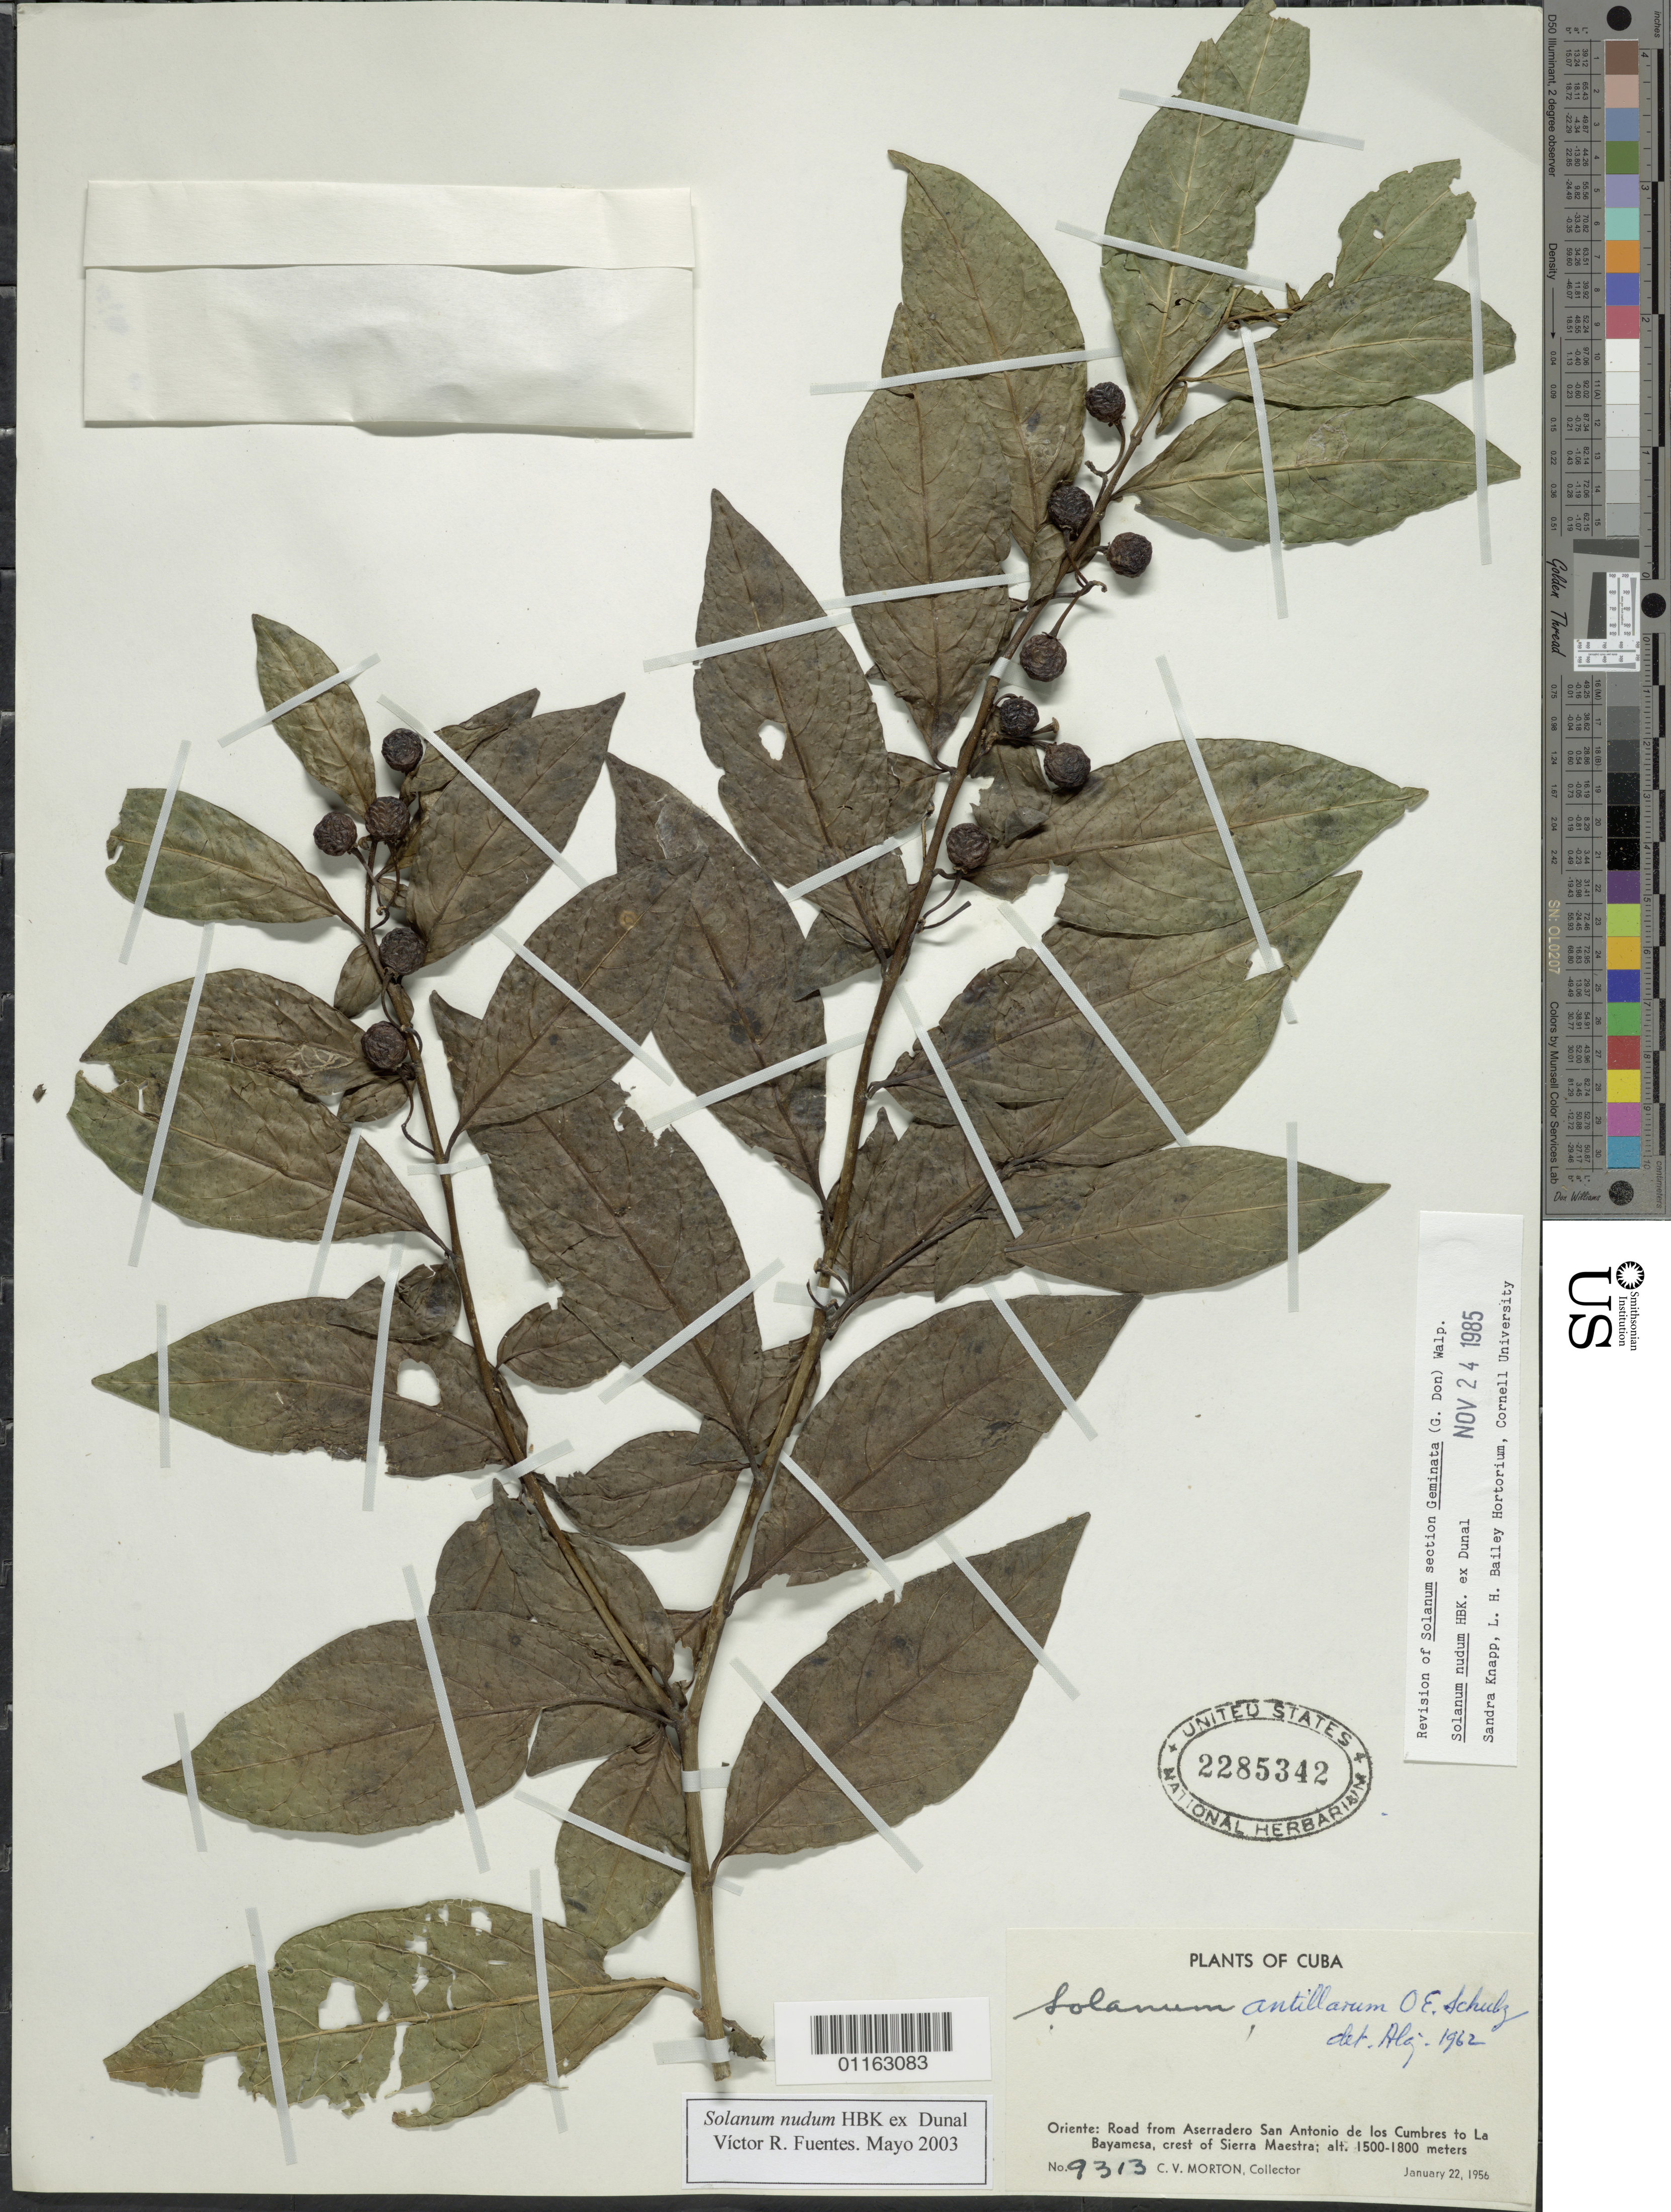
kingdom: Plantae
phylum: Tracheophyta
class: Magnoliopsida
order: Solanales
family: Solanaceae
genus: Solanum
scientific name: Solanum nudum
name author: Humb. & Bonpl. ex Dunal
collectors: C. V. Morton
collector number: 9313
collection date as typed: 22 Jan 1956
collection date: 1956-01-22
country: Cuba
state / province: Oriente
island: Cuba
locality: Rd. from Aserradero San Antonio de los Cumbres to La Bayamesa, crest of Sierra Maestra.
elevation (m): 1500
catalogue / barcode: US 2285342